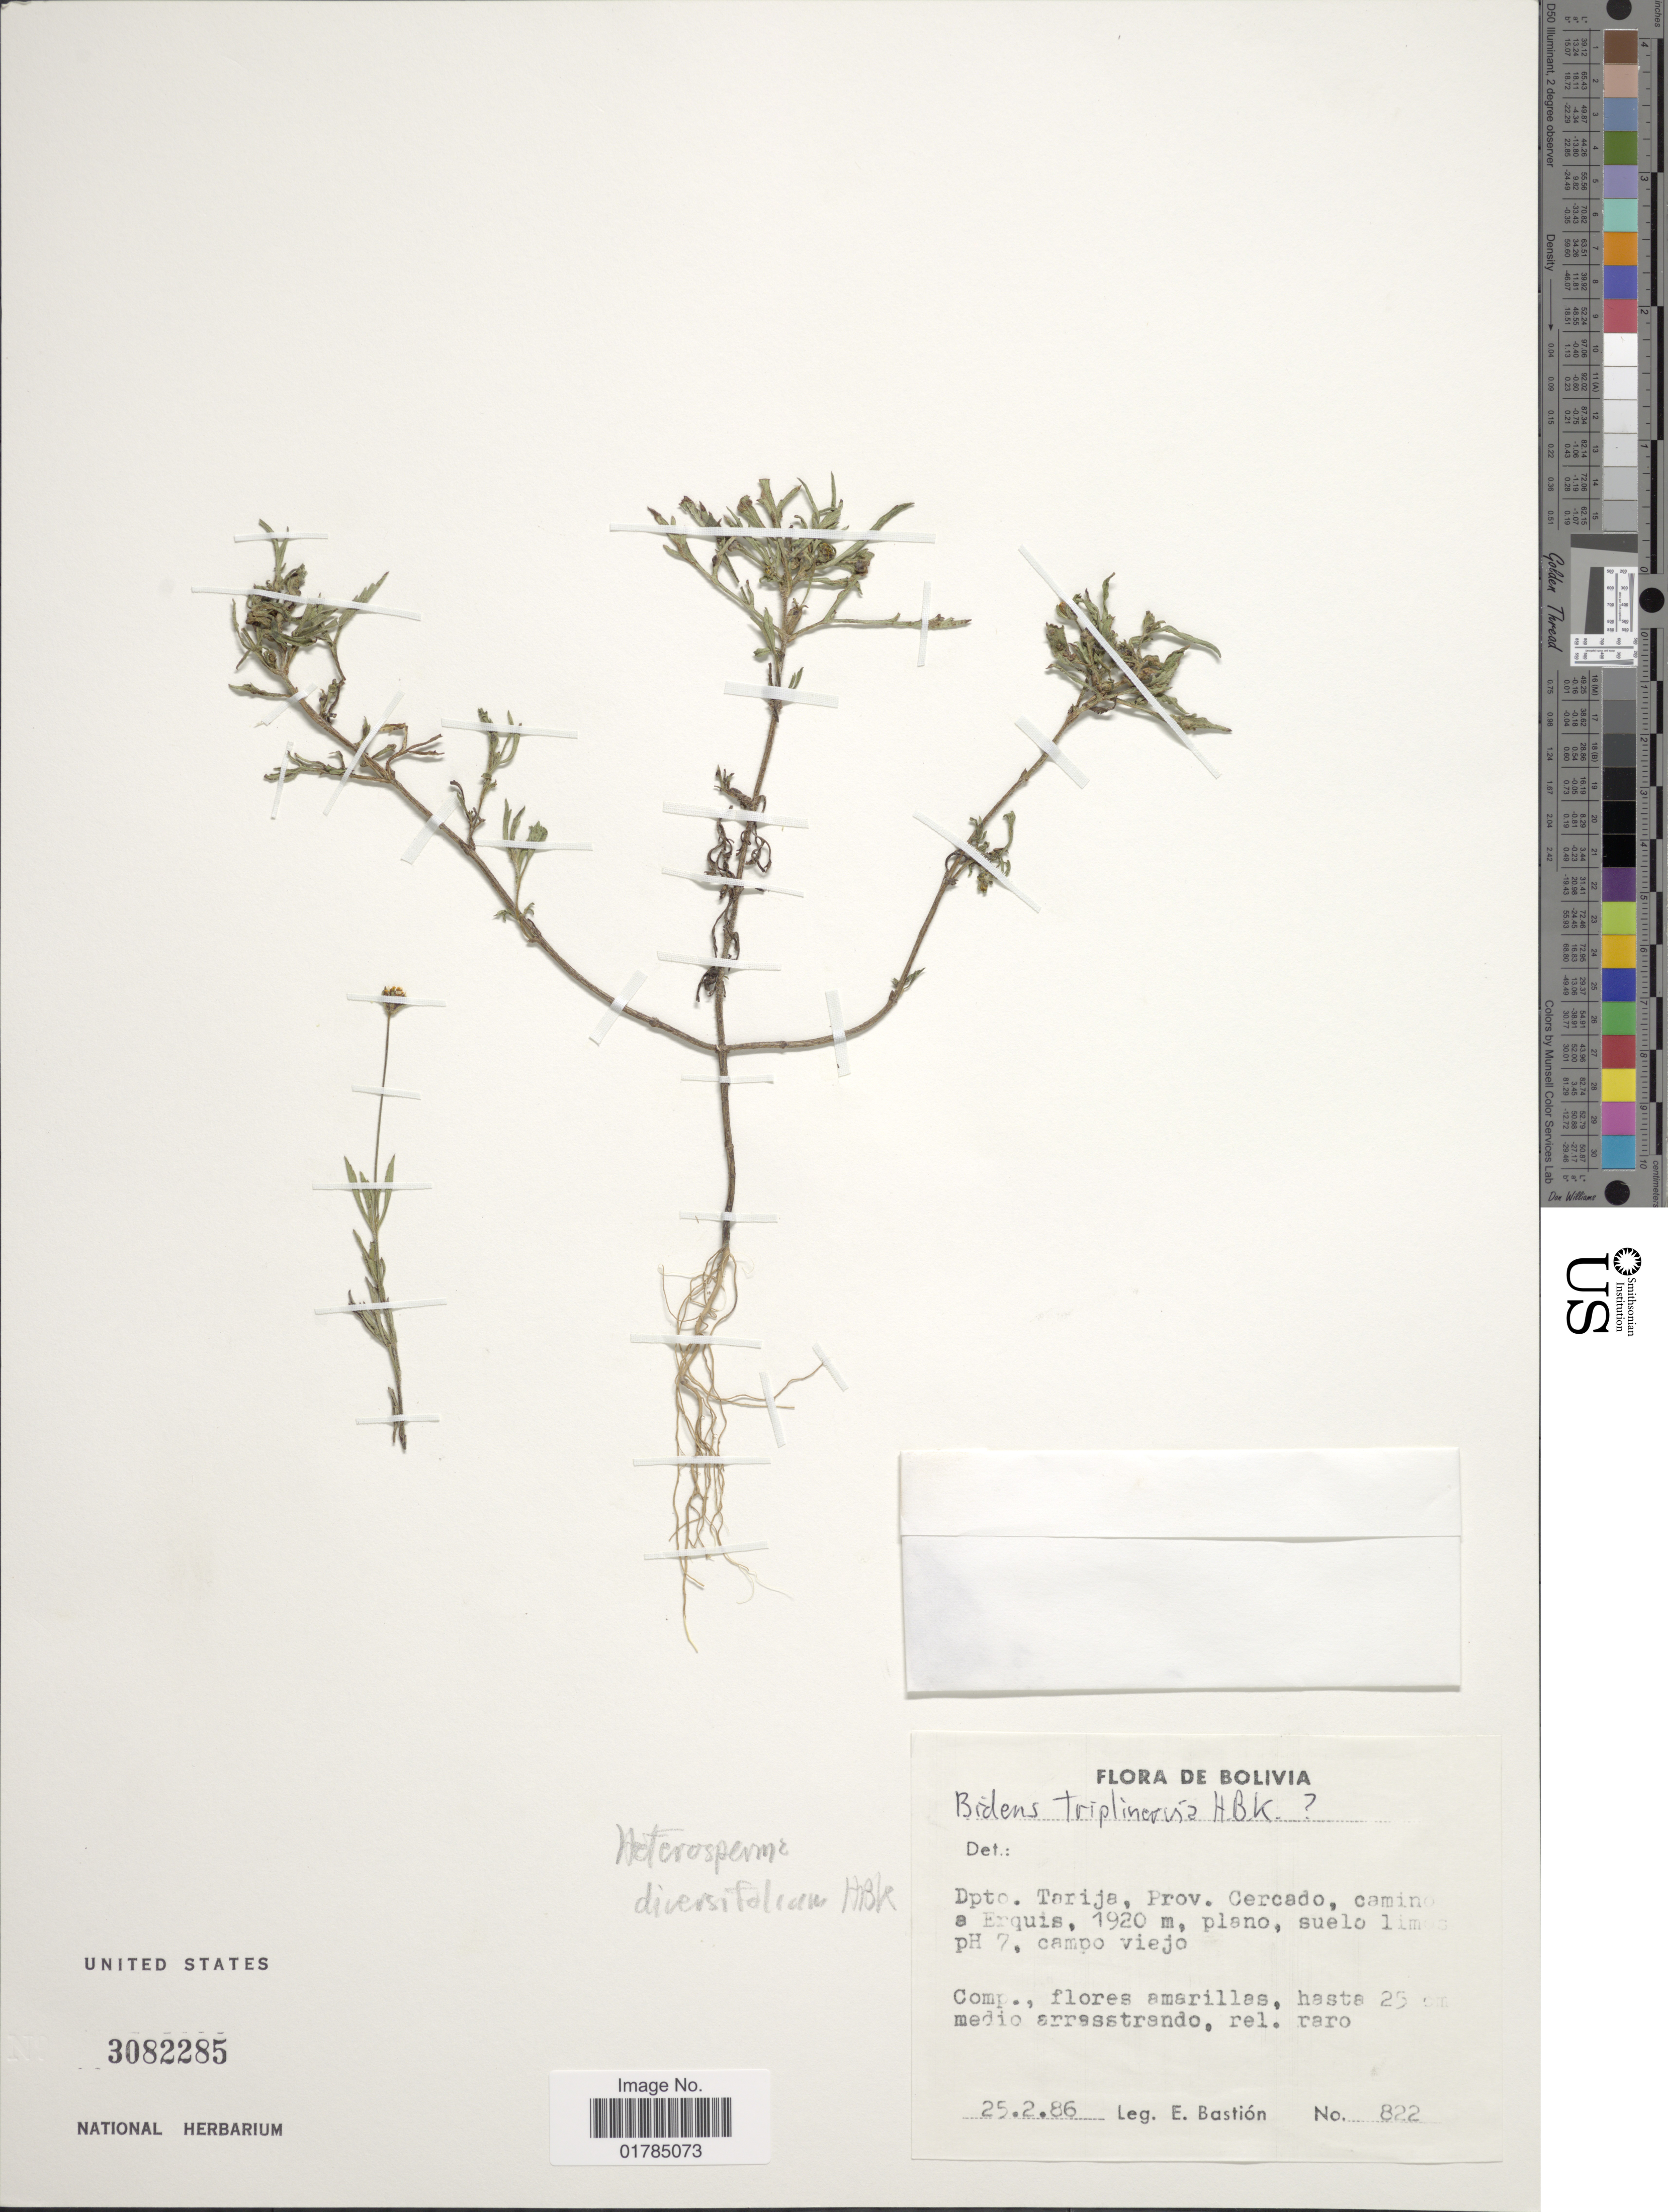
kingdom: Plantae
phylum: Tracheophyta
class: Magnoliopsida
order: Asterales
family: Asteraceae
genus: Heterosperma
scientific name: Heterosperma nanum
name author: (Nutt.) Sherff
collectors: E. Bastian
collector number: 822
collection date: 1986-02-25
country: Bolivia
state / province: Tarija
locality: Prov. Cercado, camino a Erquis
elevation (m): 1920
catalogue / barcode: US 3082285